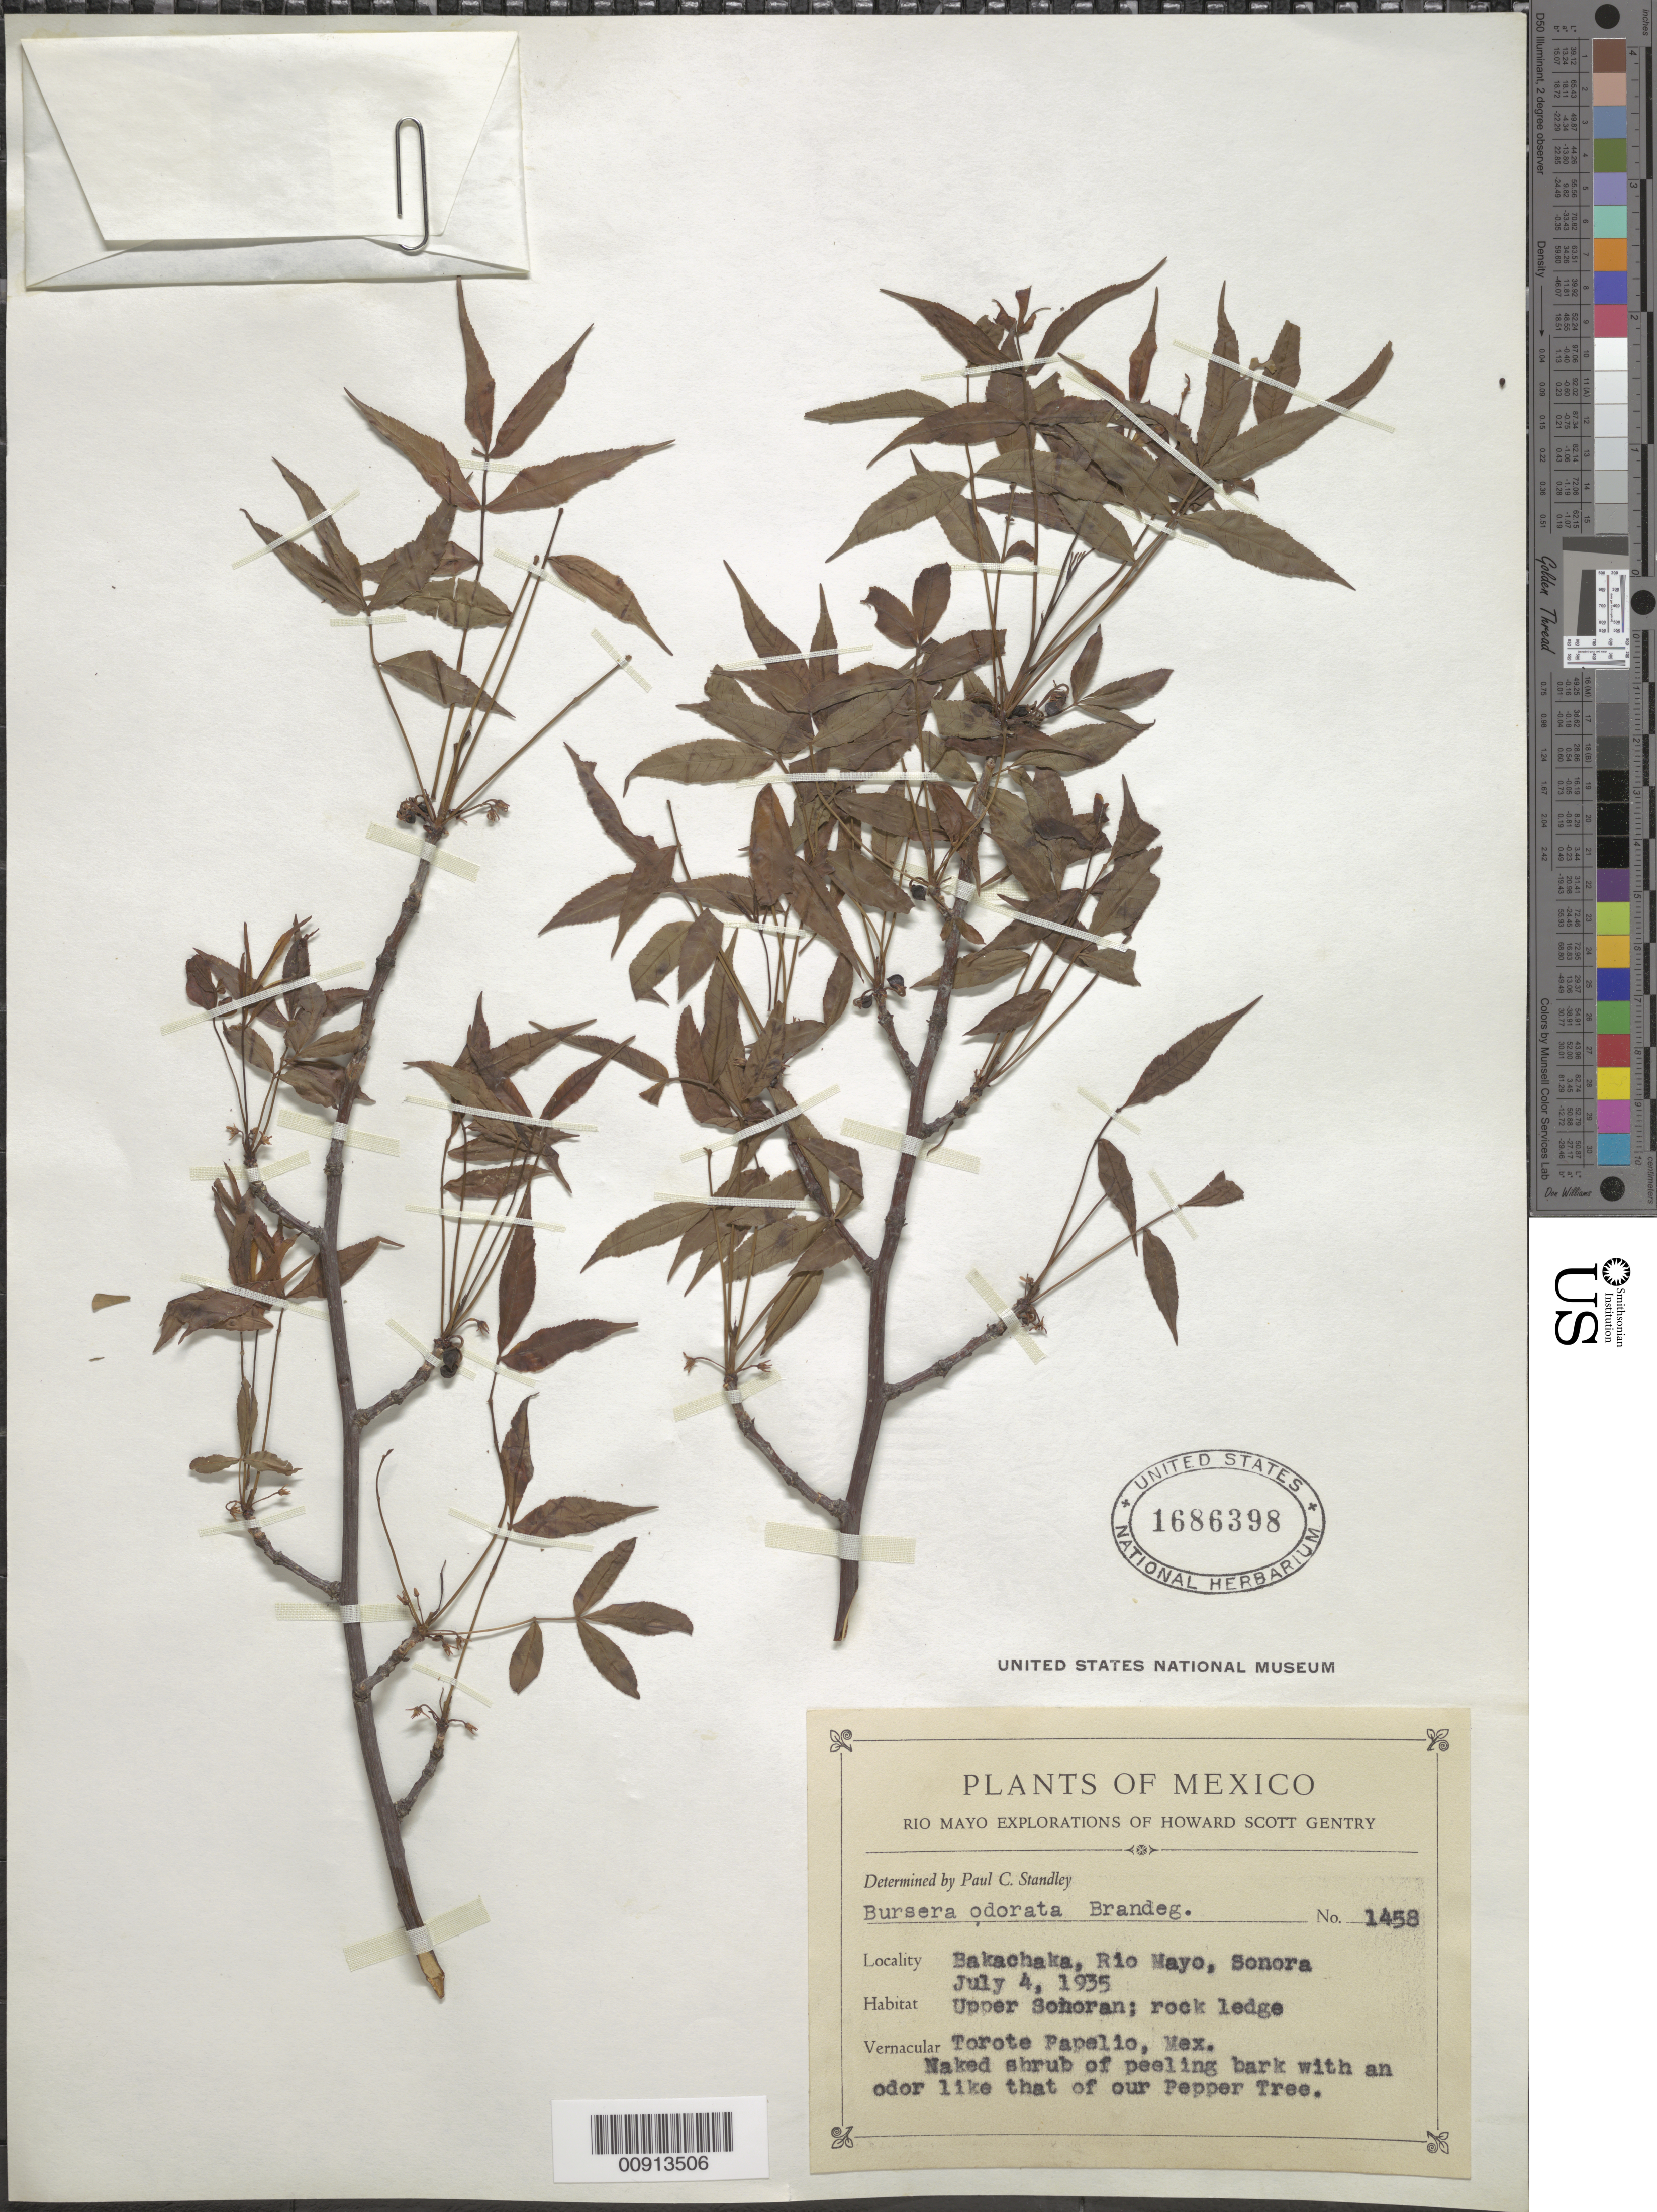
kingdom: Plantae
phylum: Tracheophyta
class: Magnoliopsida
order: Sapindales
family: Burseraceae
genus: Bursera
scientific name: Bursera fagaroides var. elongata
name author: (Kunth) Engl.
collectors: H. S. Gentry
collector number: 1458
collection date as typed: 04 Jul 1935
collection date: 1935-07-04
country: Mexico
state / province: Sonora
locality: Bakachaka, Río Mayo, Sonora.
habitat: Upper Sonoran; rock ledge.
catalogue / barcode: US 1686398